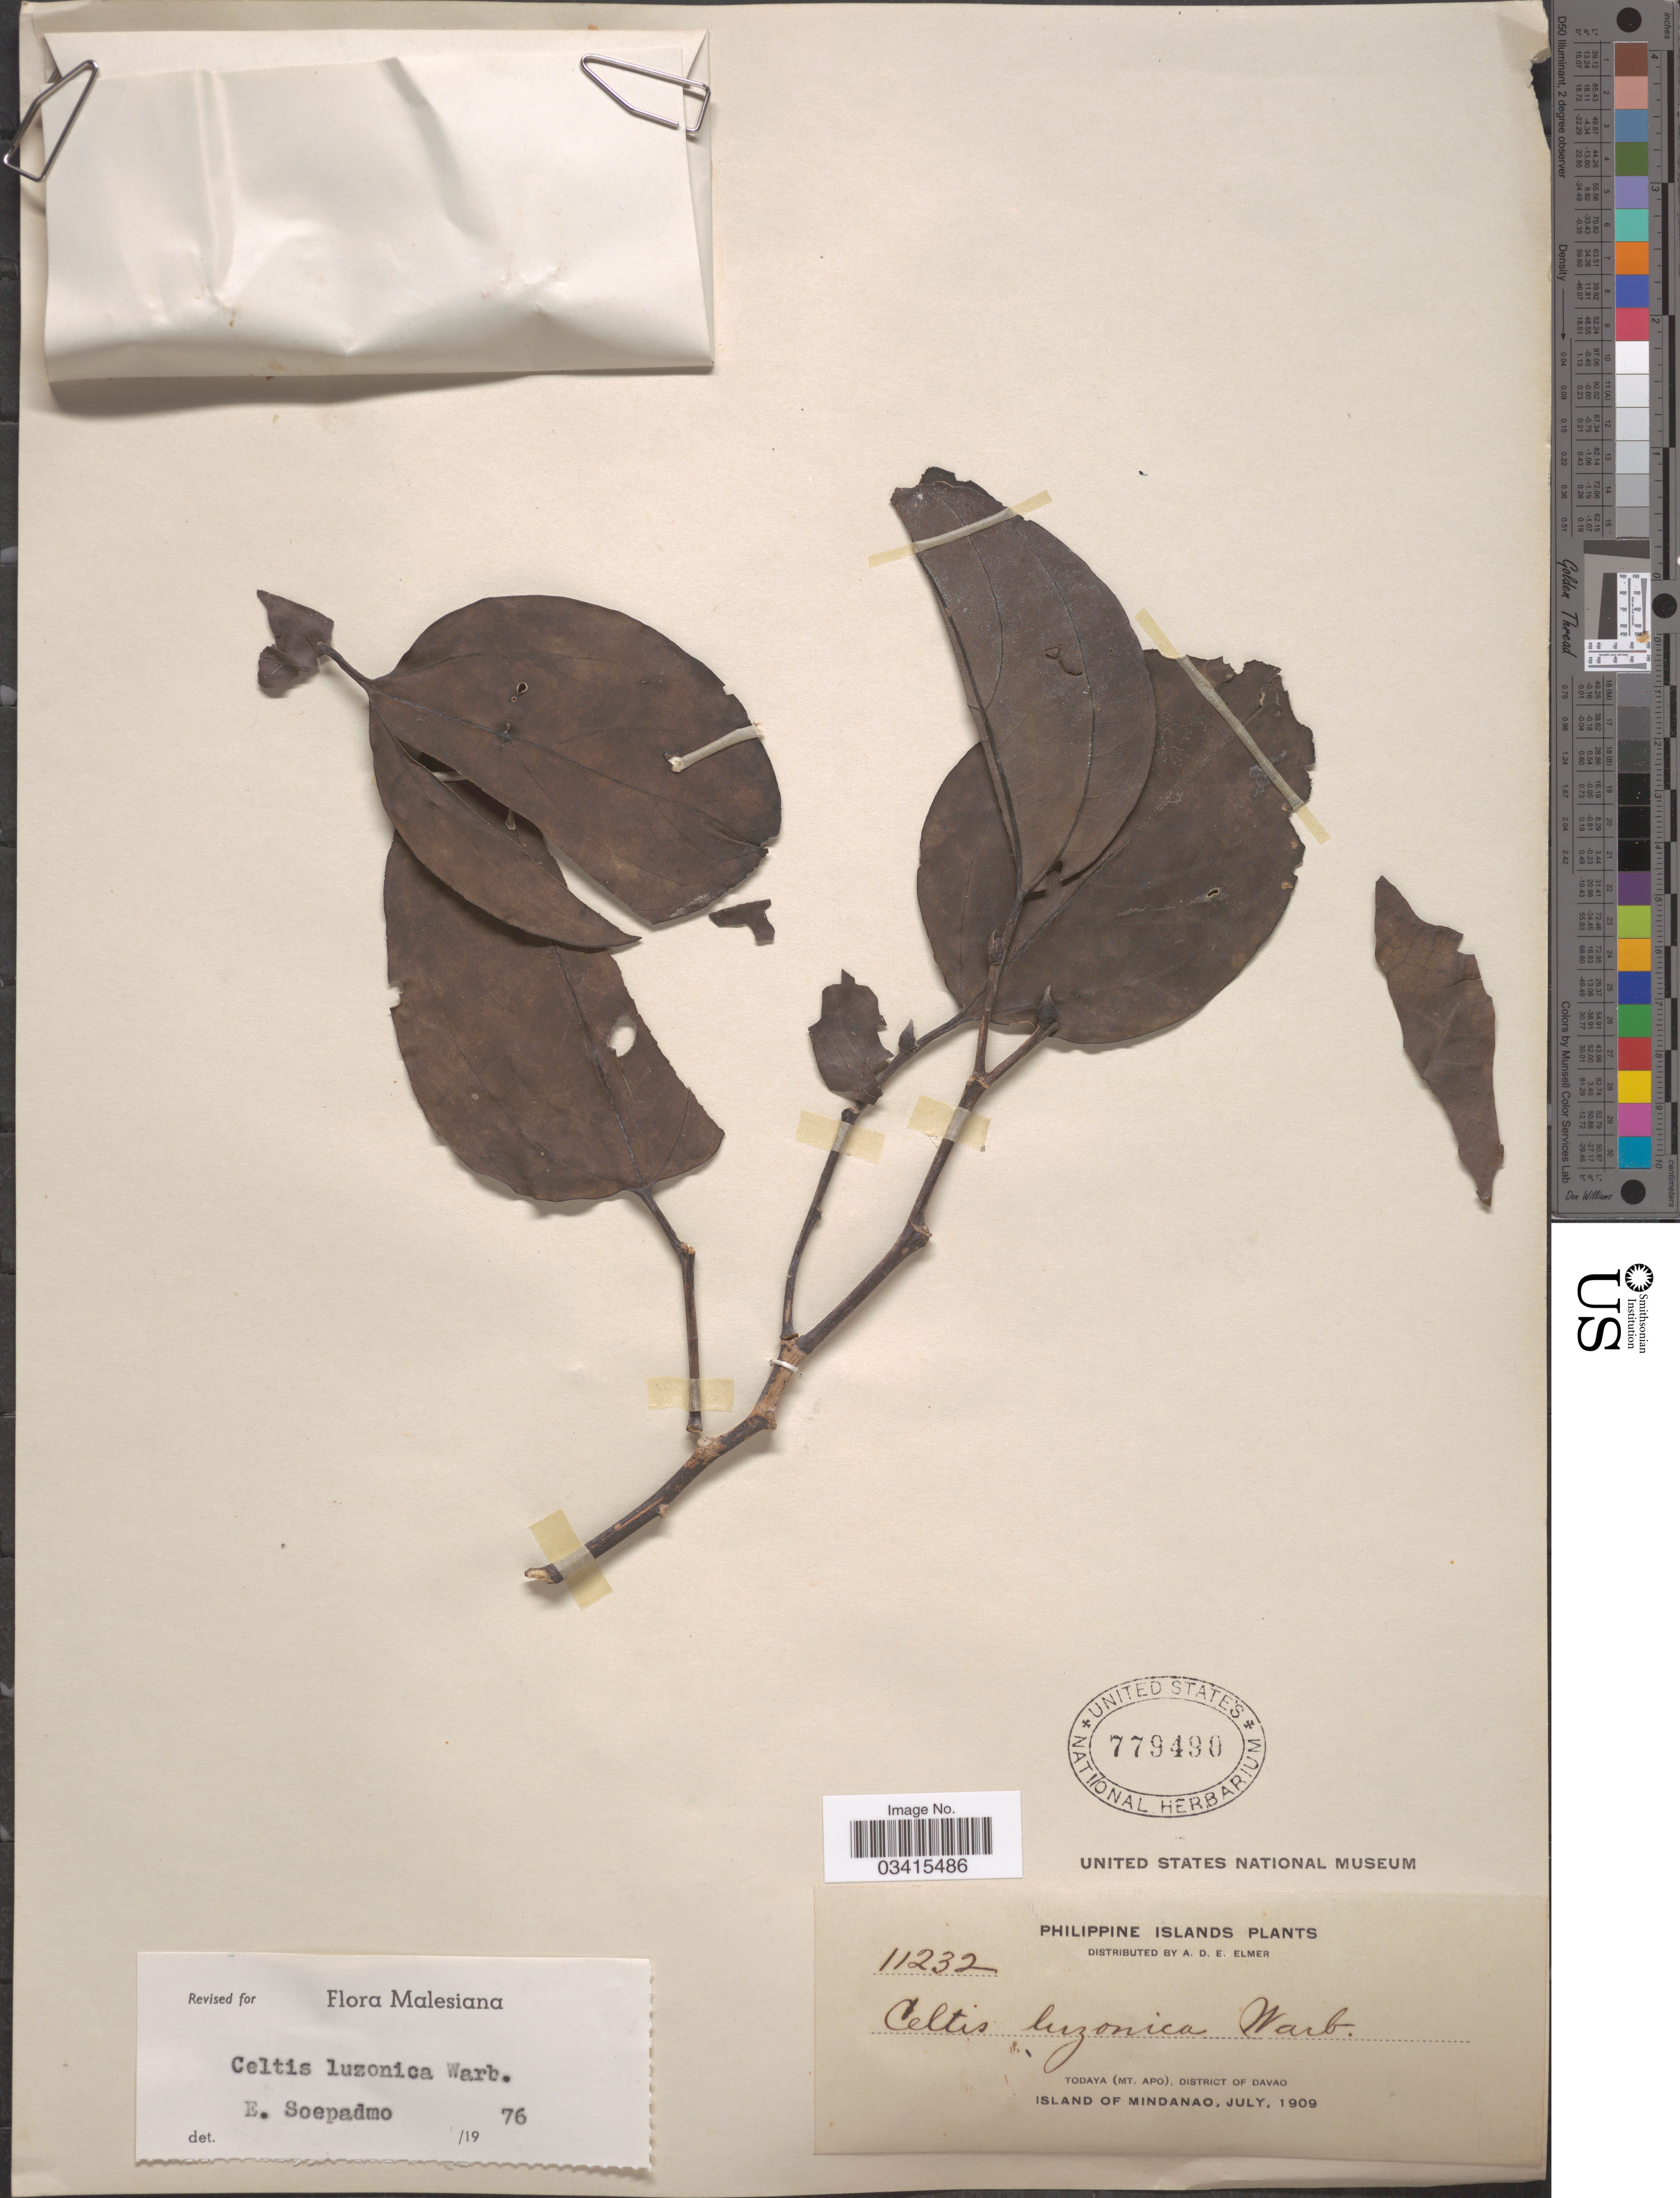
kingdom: Plantae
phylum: Tracheophyta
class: Magnoliopsida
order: Rosales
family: Cannabaceae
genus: Celtis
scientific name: Celtis luzonica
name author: Warb.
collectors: A. D. E. Elmer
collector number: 11232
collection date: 1909-07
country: Philippines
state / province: Davao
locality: Todaya (Mt. Apo), District of Davao, Island of Mindanao.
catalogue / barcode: US 779490